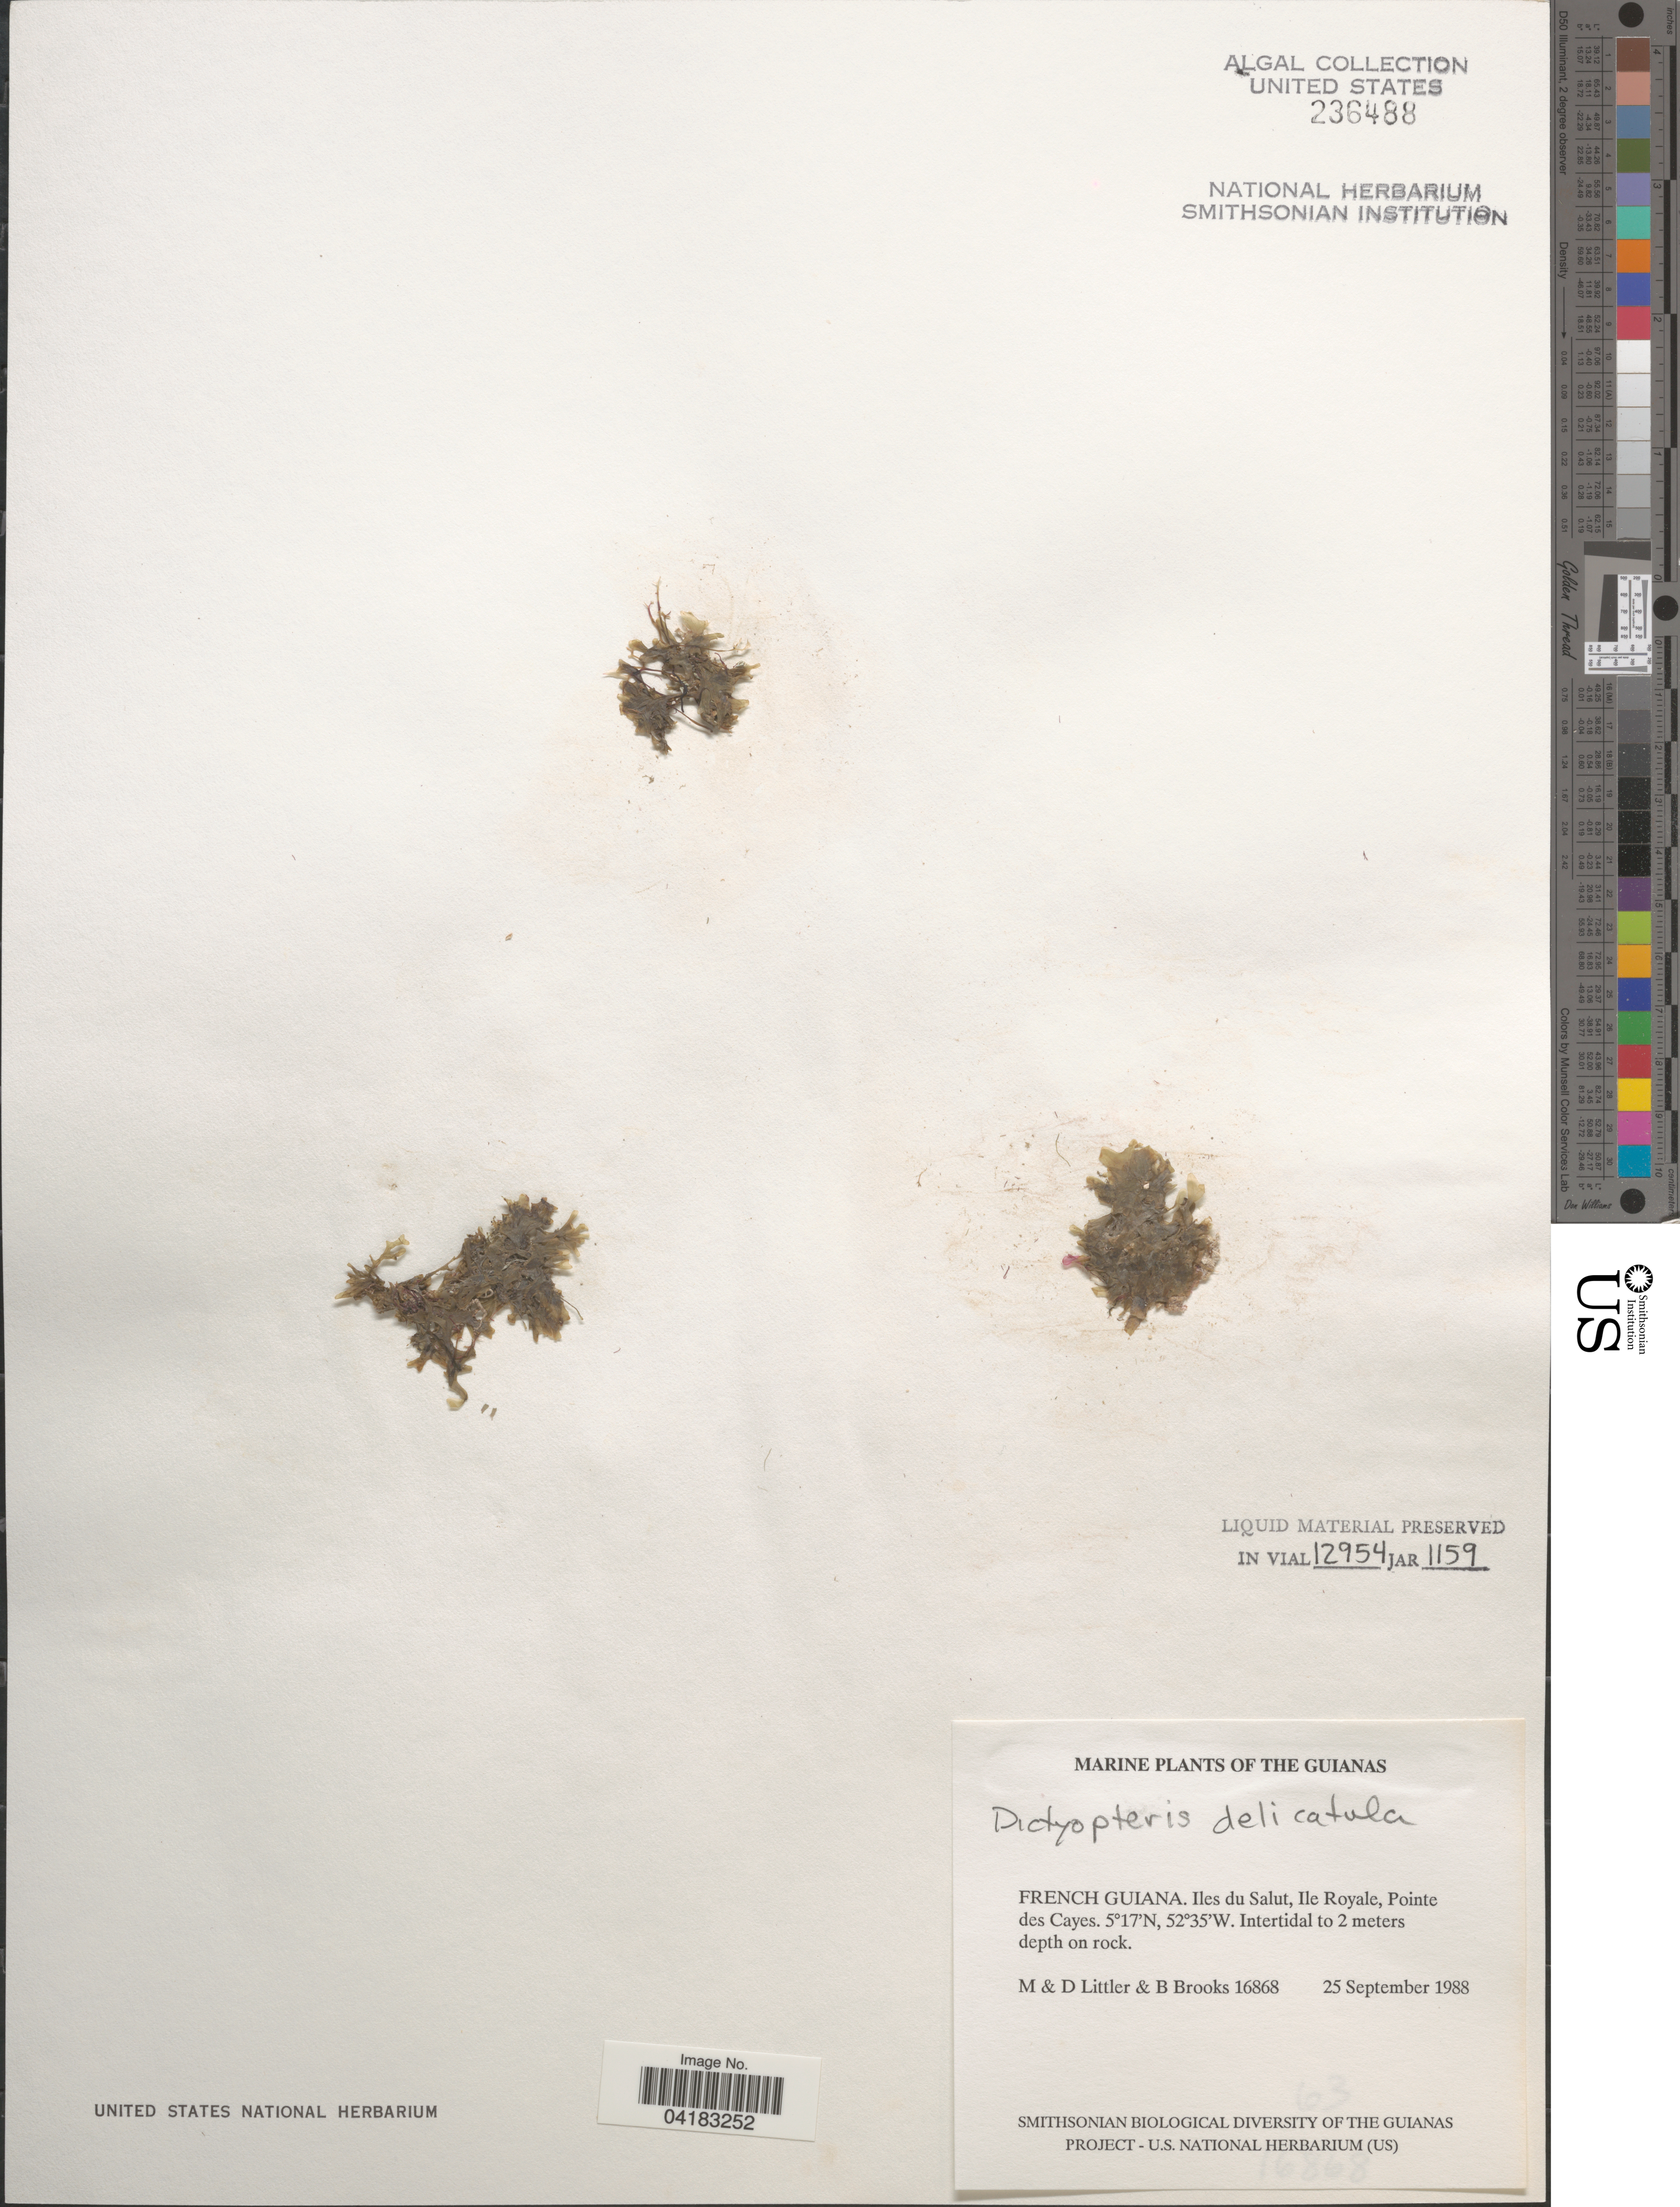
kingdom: Chromista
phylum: Ochrophyta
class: Phaeophyceae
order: Dictyotales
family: Dictyotaceae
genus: Dictyopteris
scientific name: Dictyopteris delicatula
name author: J.V.Lamouroux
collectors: M. Littler, D. S. Littler & B. Brooks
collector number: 16868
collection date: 1988-09-25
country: French Guiana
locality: The Guianas. Iles du Salut, Ile Royale, Pointe des Cayes.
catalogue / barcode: US 236488